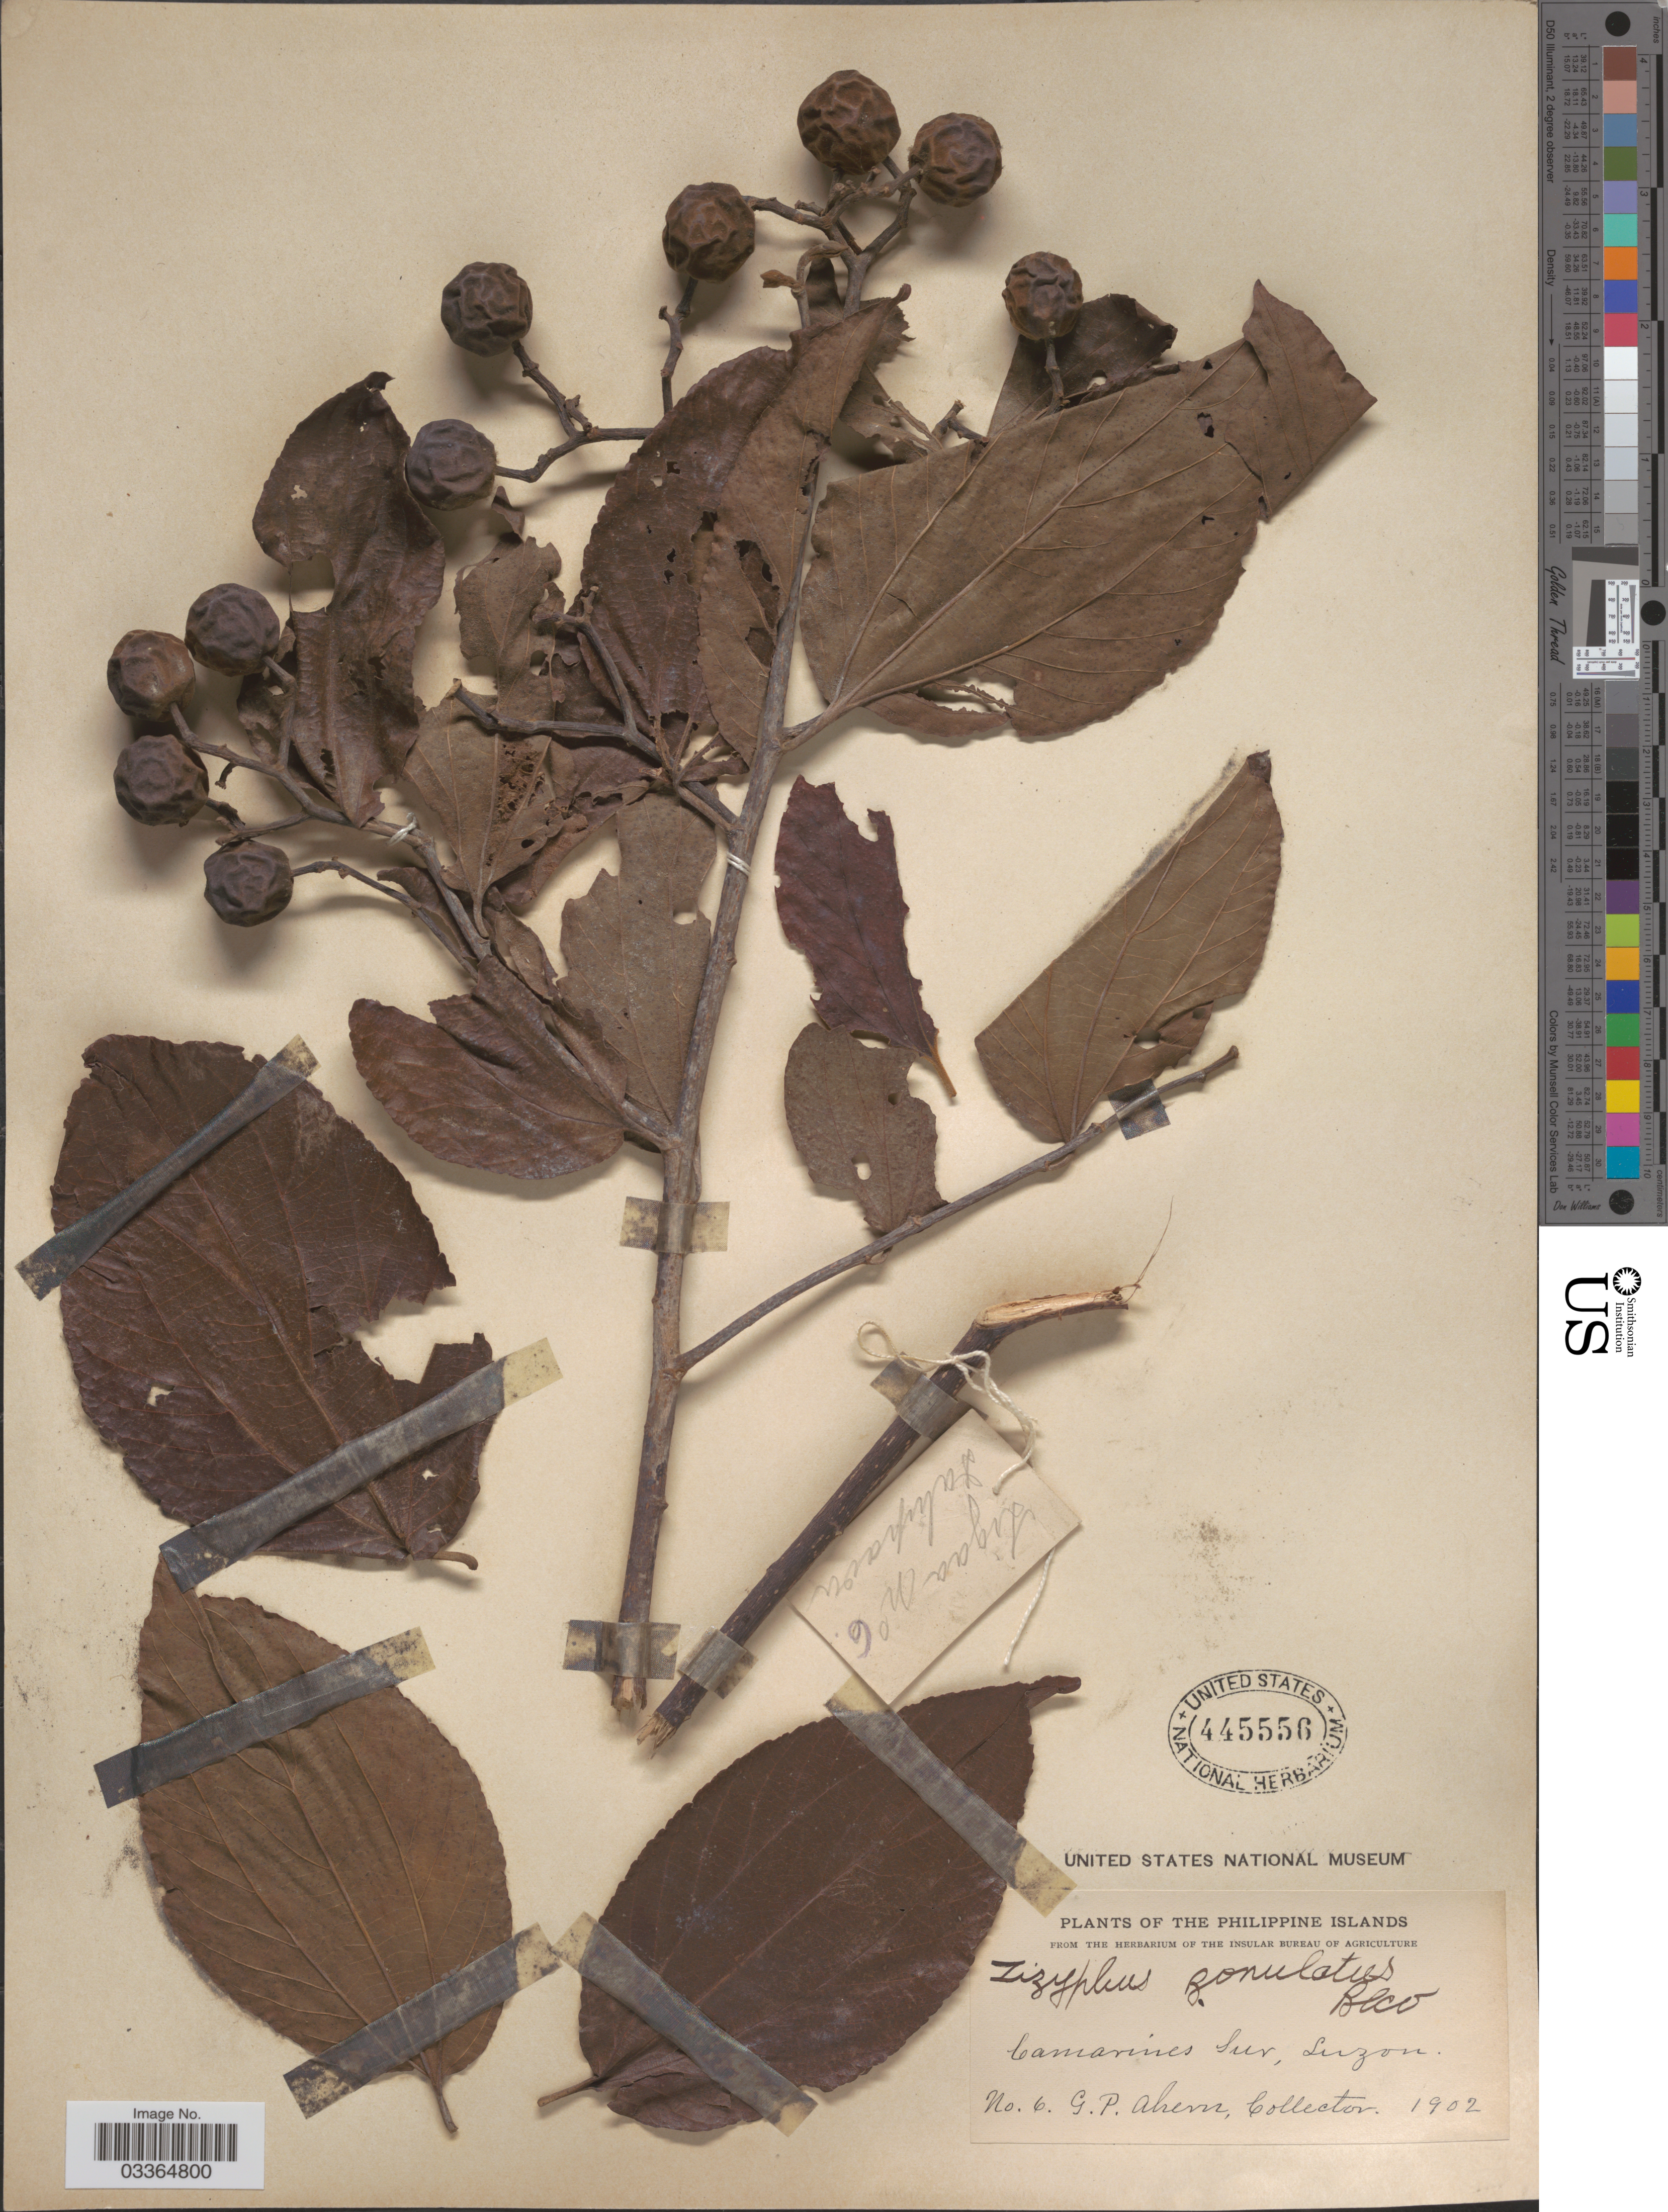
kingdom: Plantae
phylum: Tracheophyta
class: Magnoliopsida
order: Rosales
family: Rhamnaceae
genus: Ziziphus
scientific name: Ziziphus talanai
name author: (Blanco) Merr.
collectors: G. Ahern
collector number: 6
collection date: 1902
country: Philippines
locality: The Philippine Islands. Camarines Sur, Luzon.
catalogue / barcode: US 445556